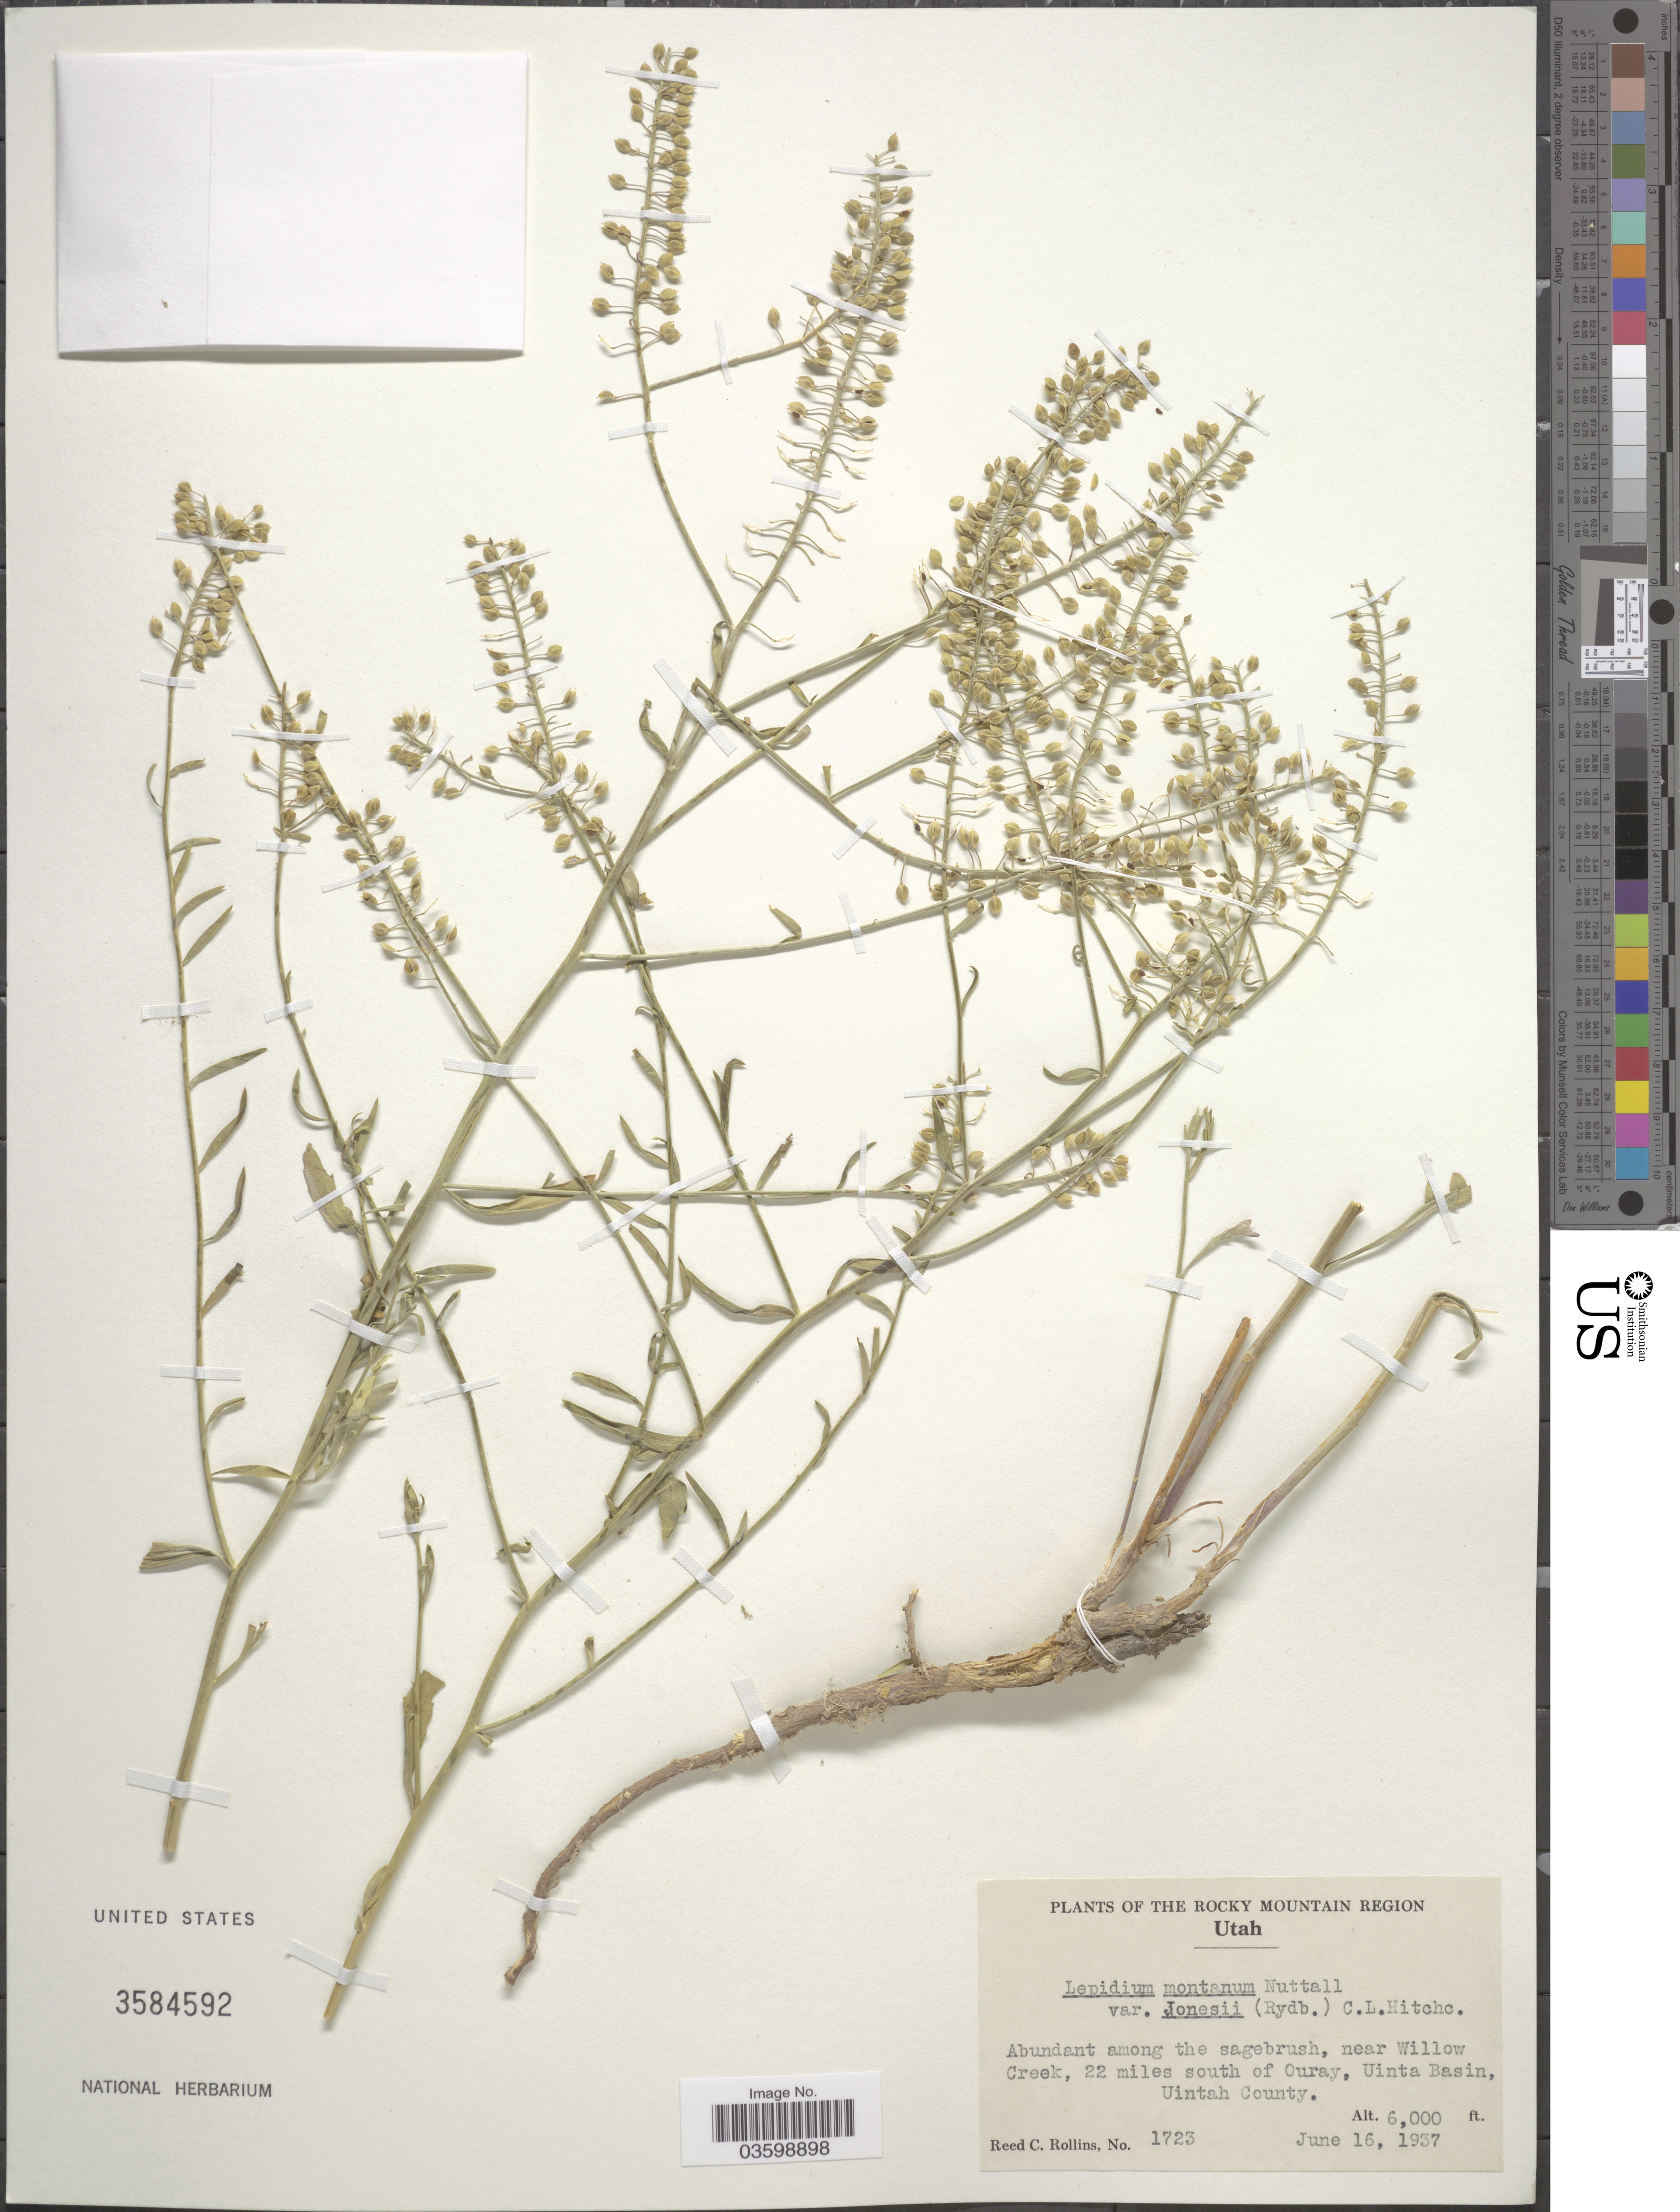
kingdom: Plantae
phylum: Tracheophyta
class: Magnoliopsida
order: Brassicales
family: Brassicaceae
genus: Lepidium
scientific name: Lepidium montanum var. jonesii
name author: (Rydb.) C.L. Hitchc.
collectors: R. C. Rollins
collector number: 1723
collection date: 1937-06-16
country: United States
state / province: Utah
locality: The Rocky Mountain Region. Abundant among the sagebrush, near Willow Creek, 22 miles south of Ouray, Uinta Basin, Uintah County.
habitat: abundant among the sagebrush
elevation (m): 1829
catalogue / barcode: US 3584592